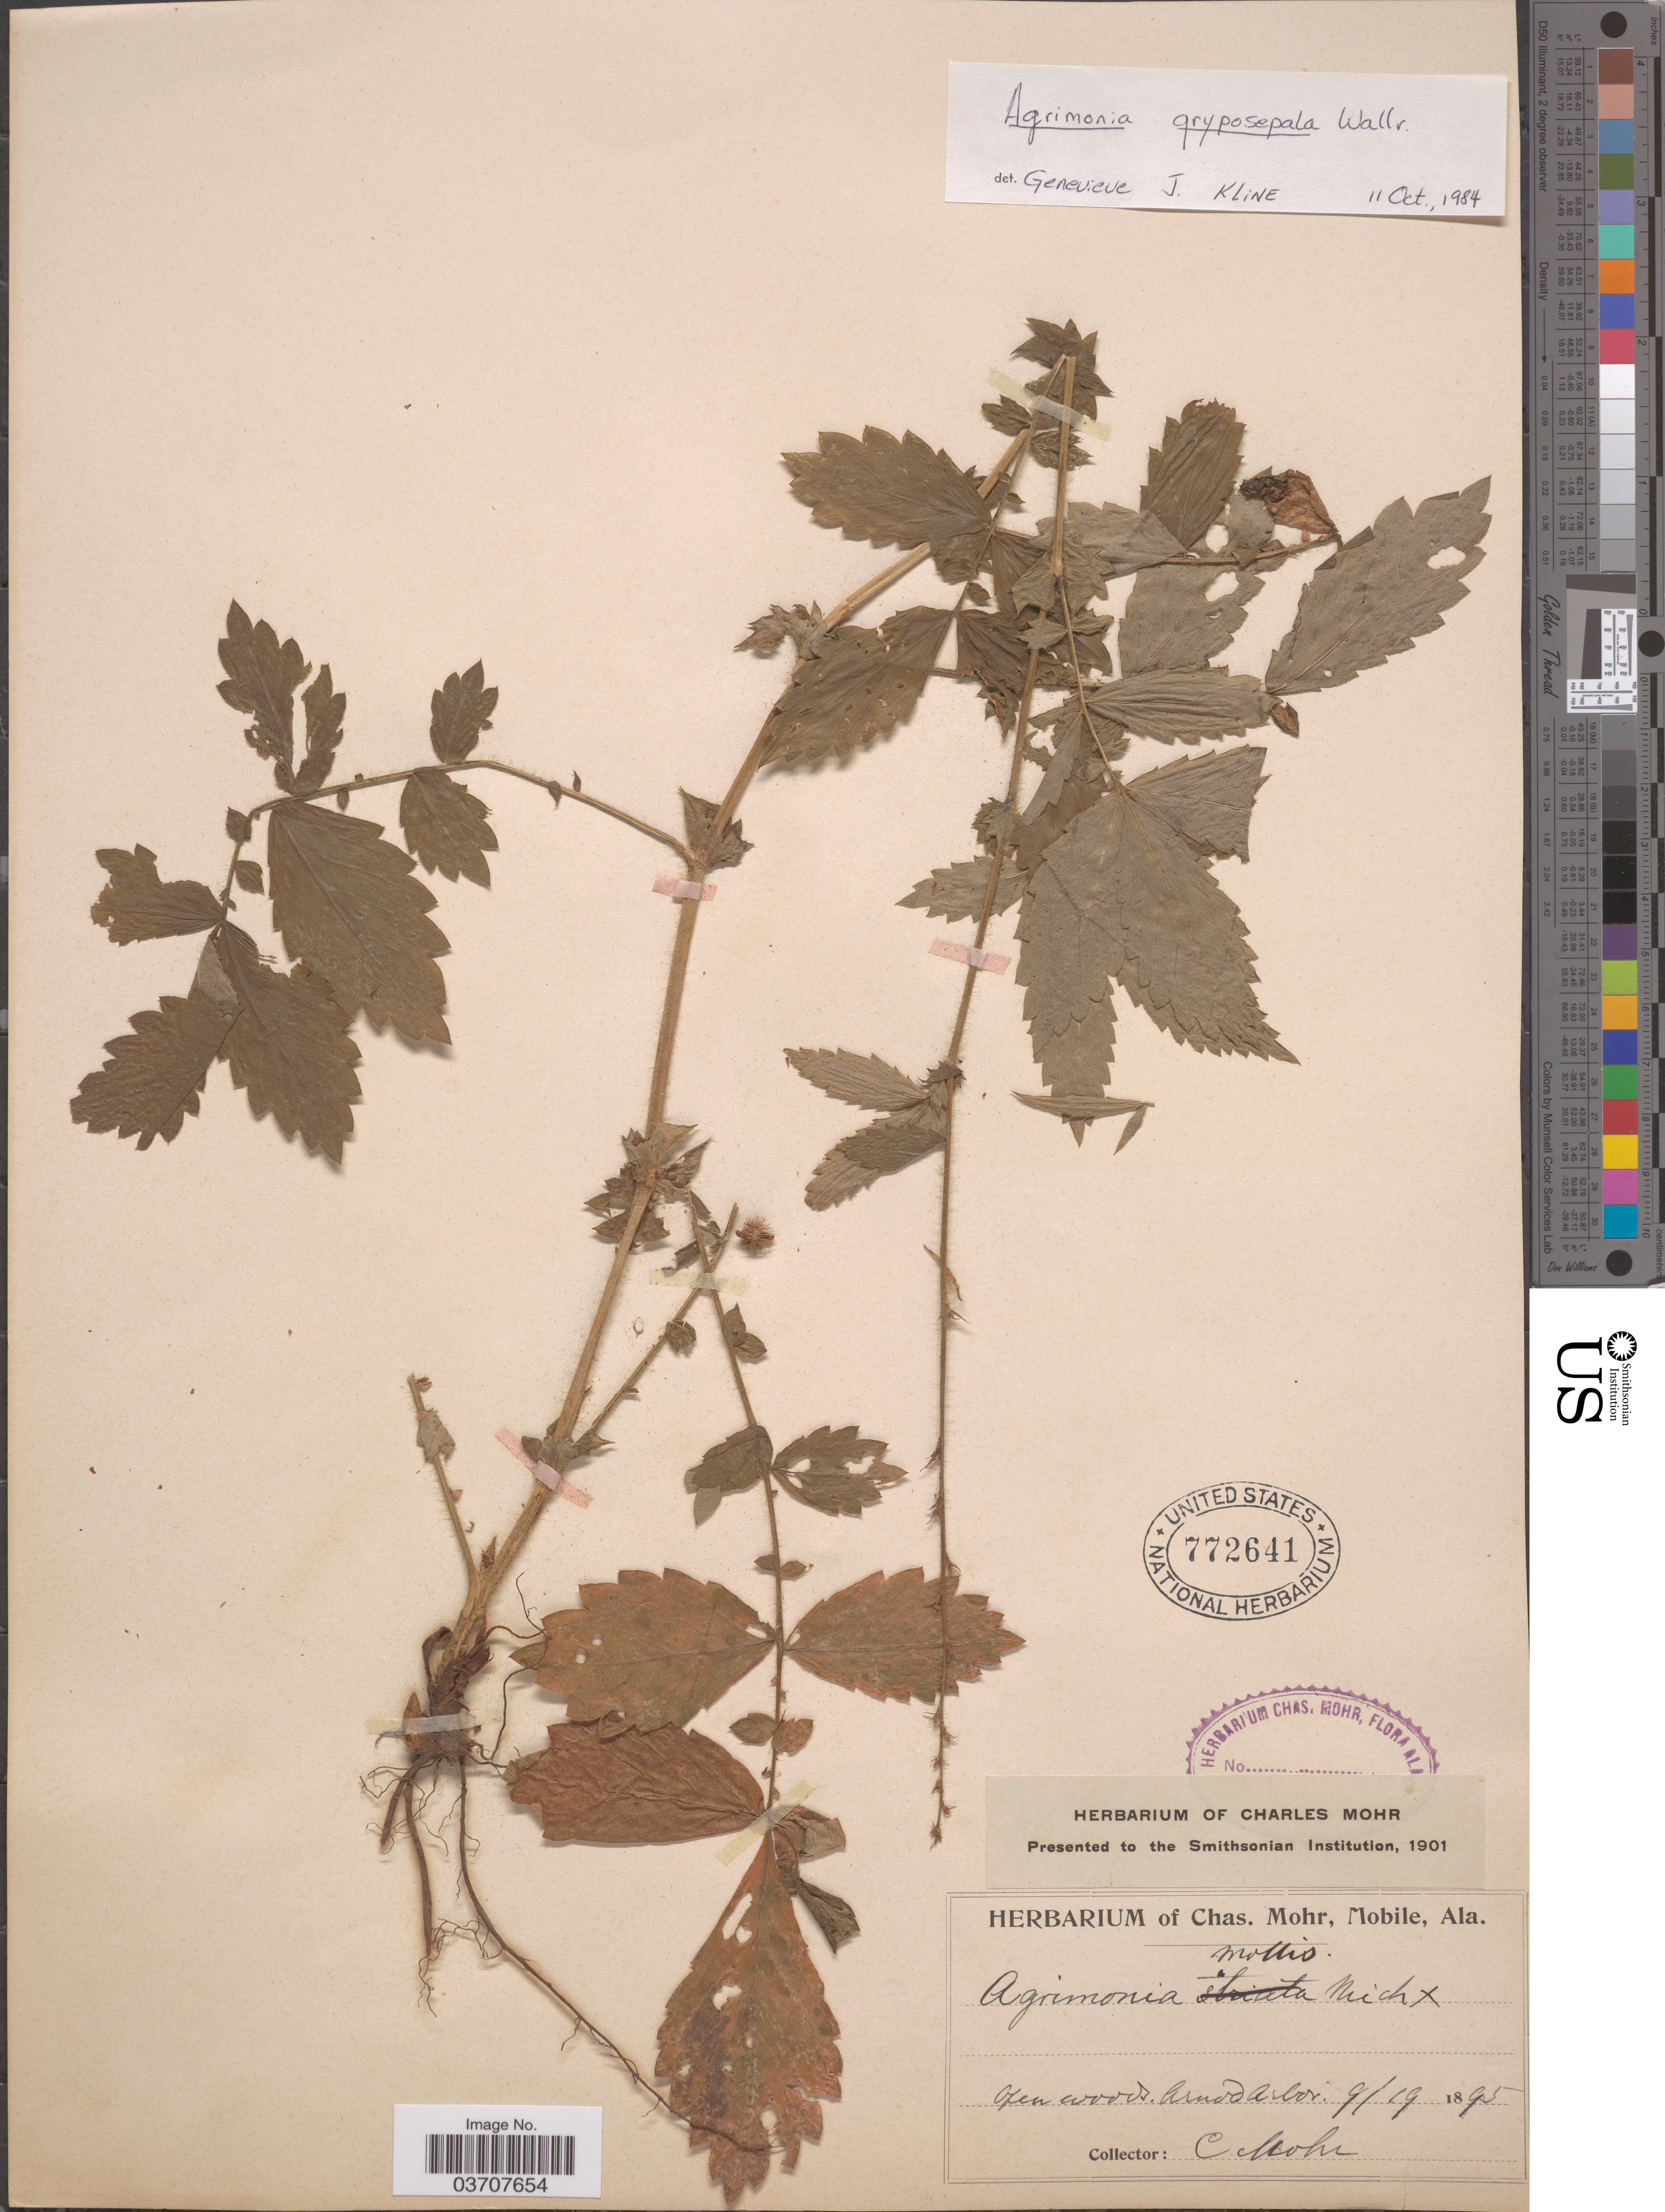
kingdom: Plantae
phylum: Tracheophyta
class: Magnoliopsida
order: Rosales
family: Rosaceae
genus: Agrimonia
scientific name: Agrimonia gryposepala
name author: Wallr.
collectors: Mohr, C. T. (herbarium)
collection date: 1895-09-19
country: United States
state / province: Massachusetts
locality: Arnold Arbor.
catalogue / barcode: US 772641